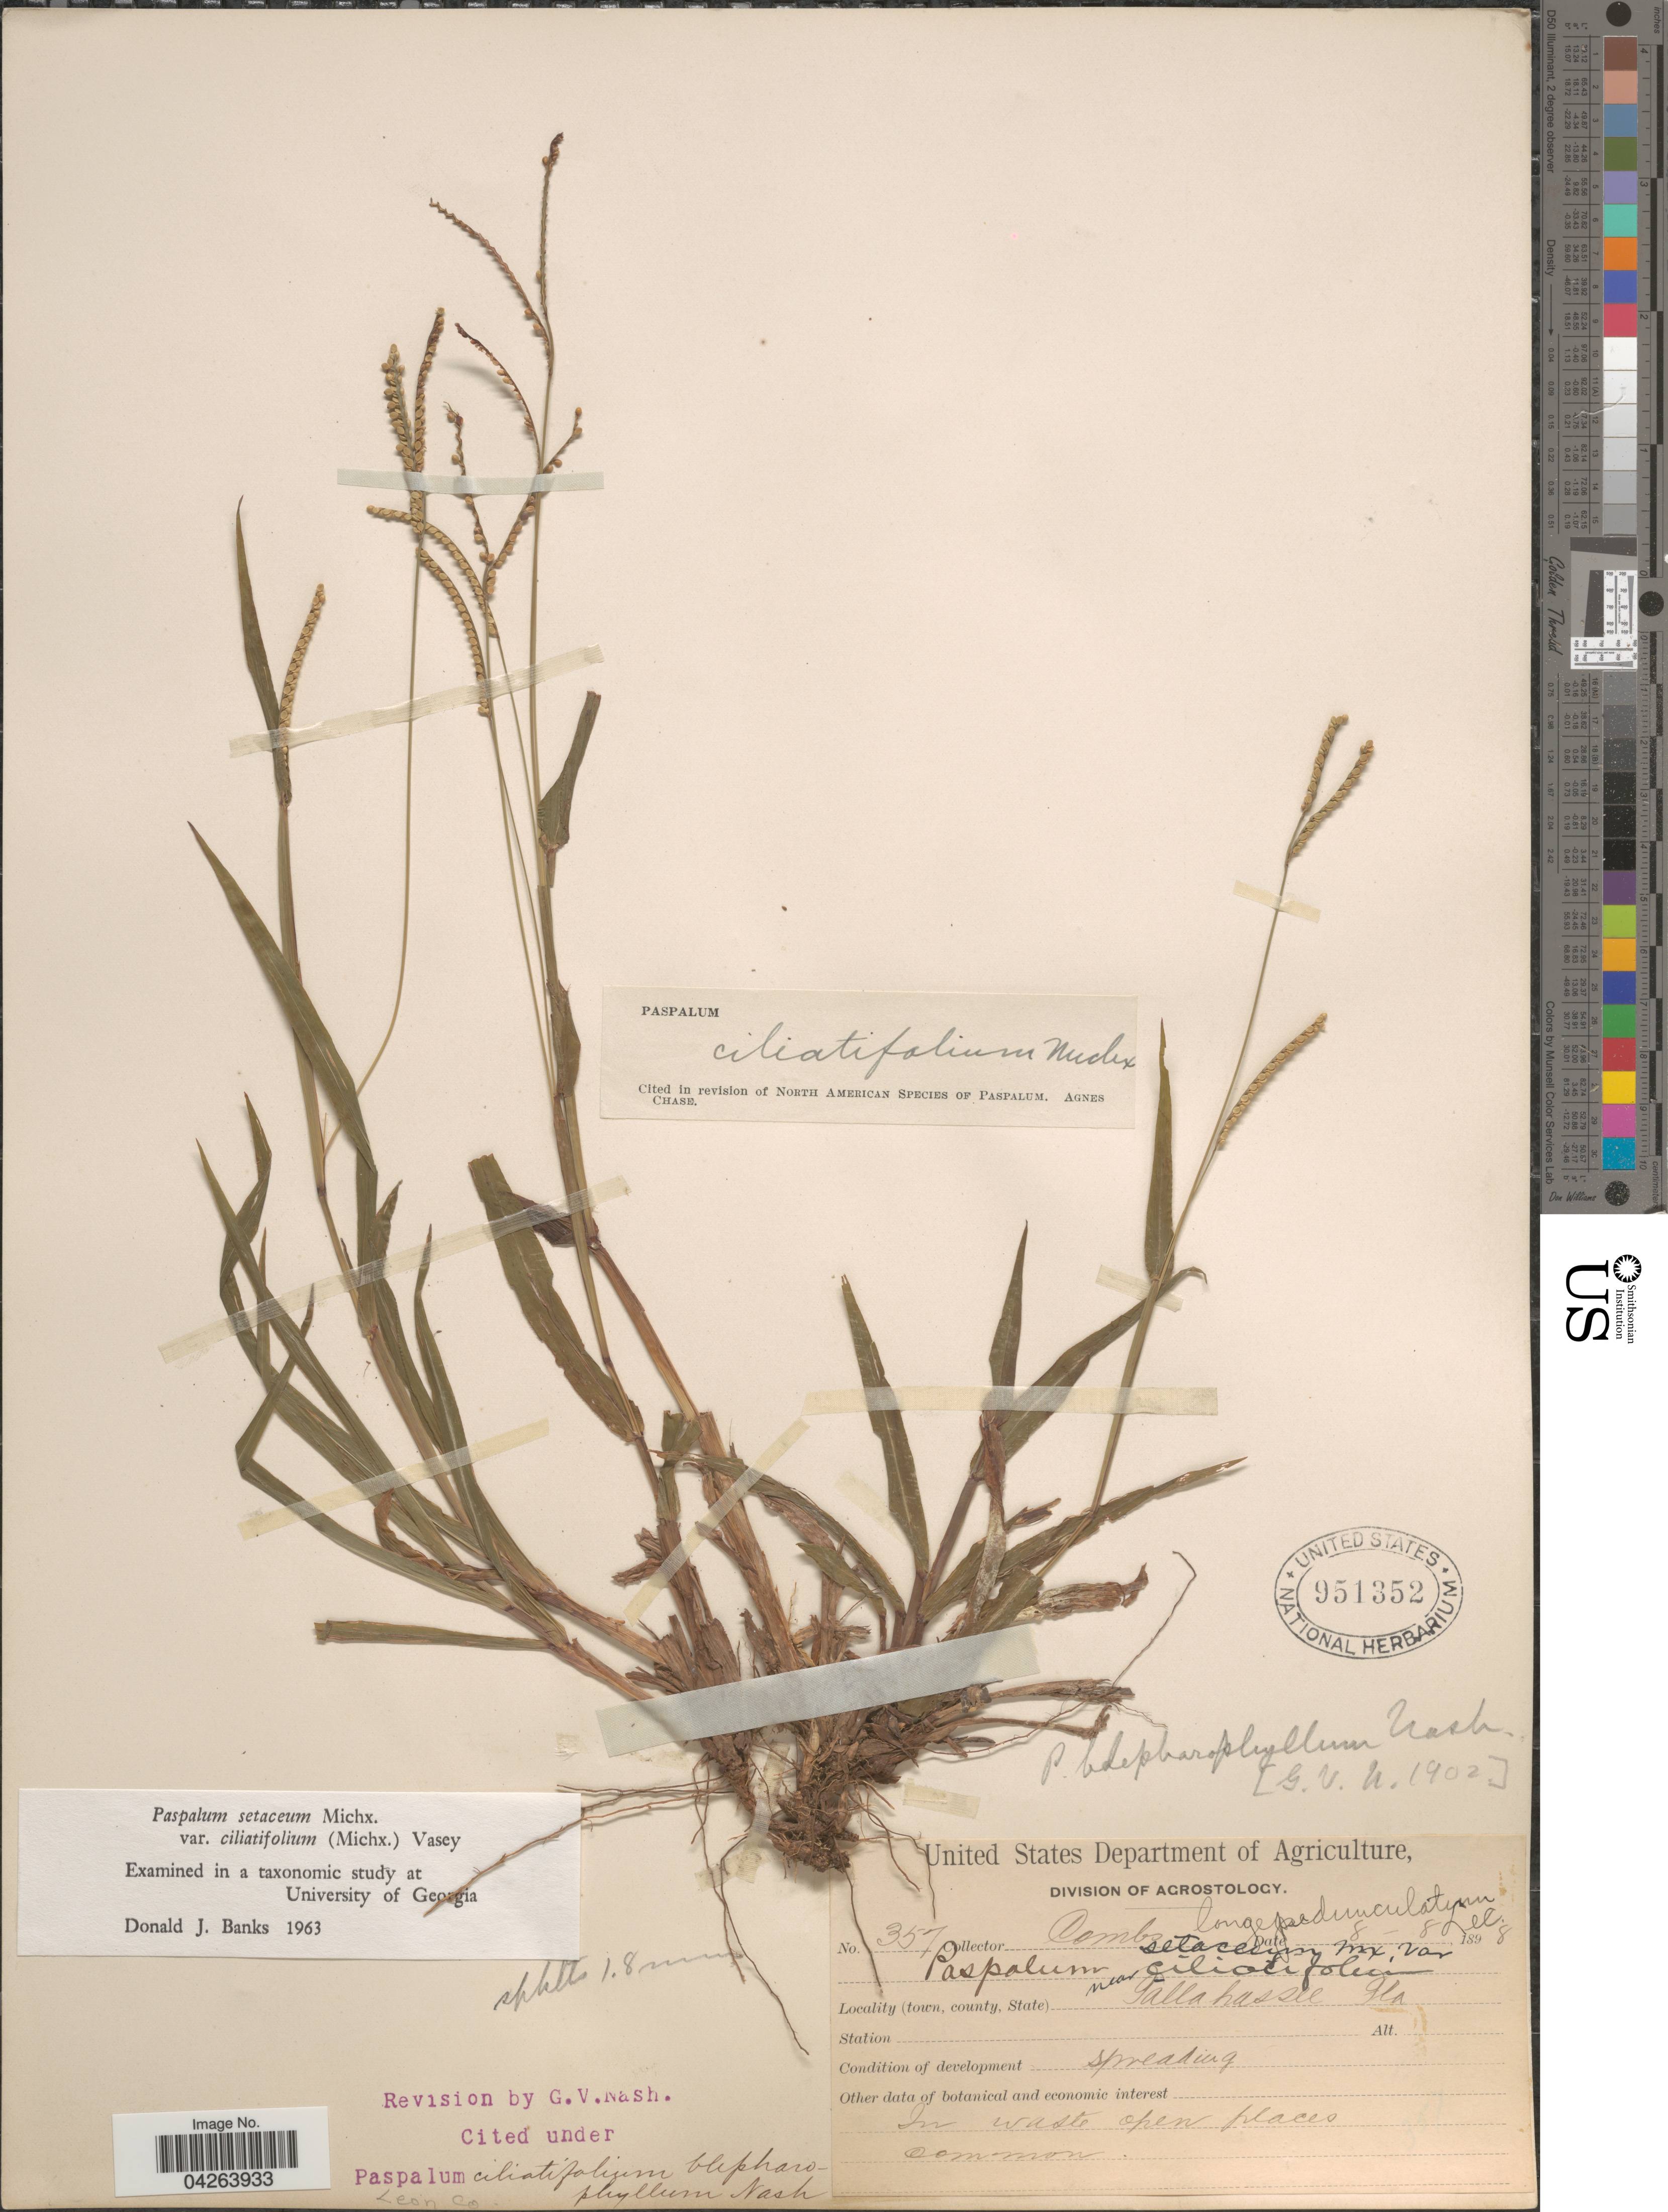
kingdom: Plantae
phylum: Tracheophyta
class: Liliopsida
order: Poales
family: Poaceae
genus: Paspalum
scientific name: Paspalum setaceum var. ciliatifolium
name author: (Michx.) Vasey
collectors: -. Combs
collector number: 357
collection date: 1898-08-08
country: United States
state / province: Florida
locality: Tallahassee. Leon Co.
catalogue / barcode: US 951352